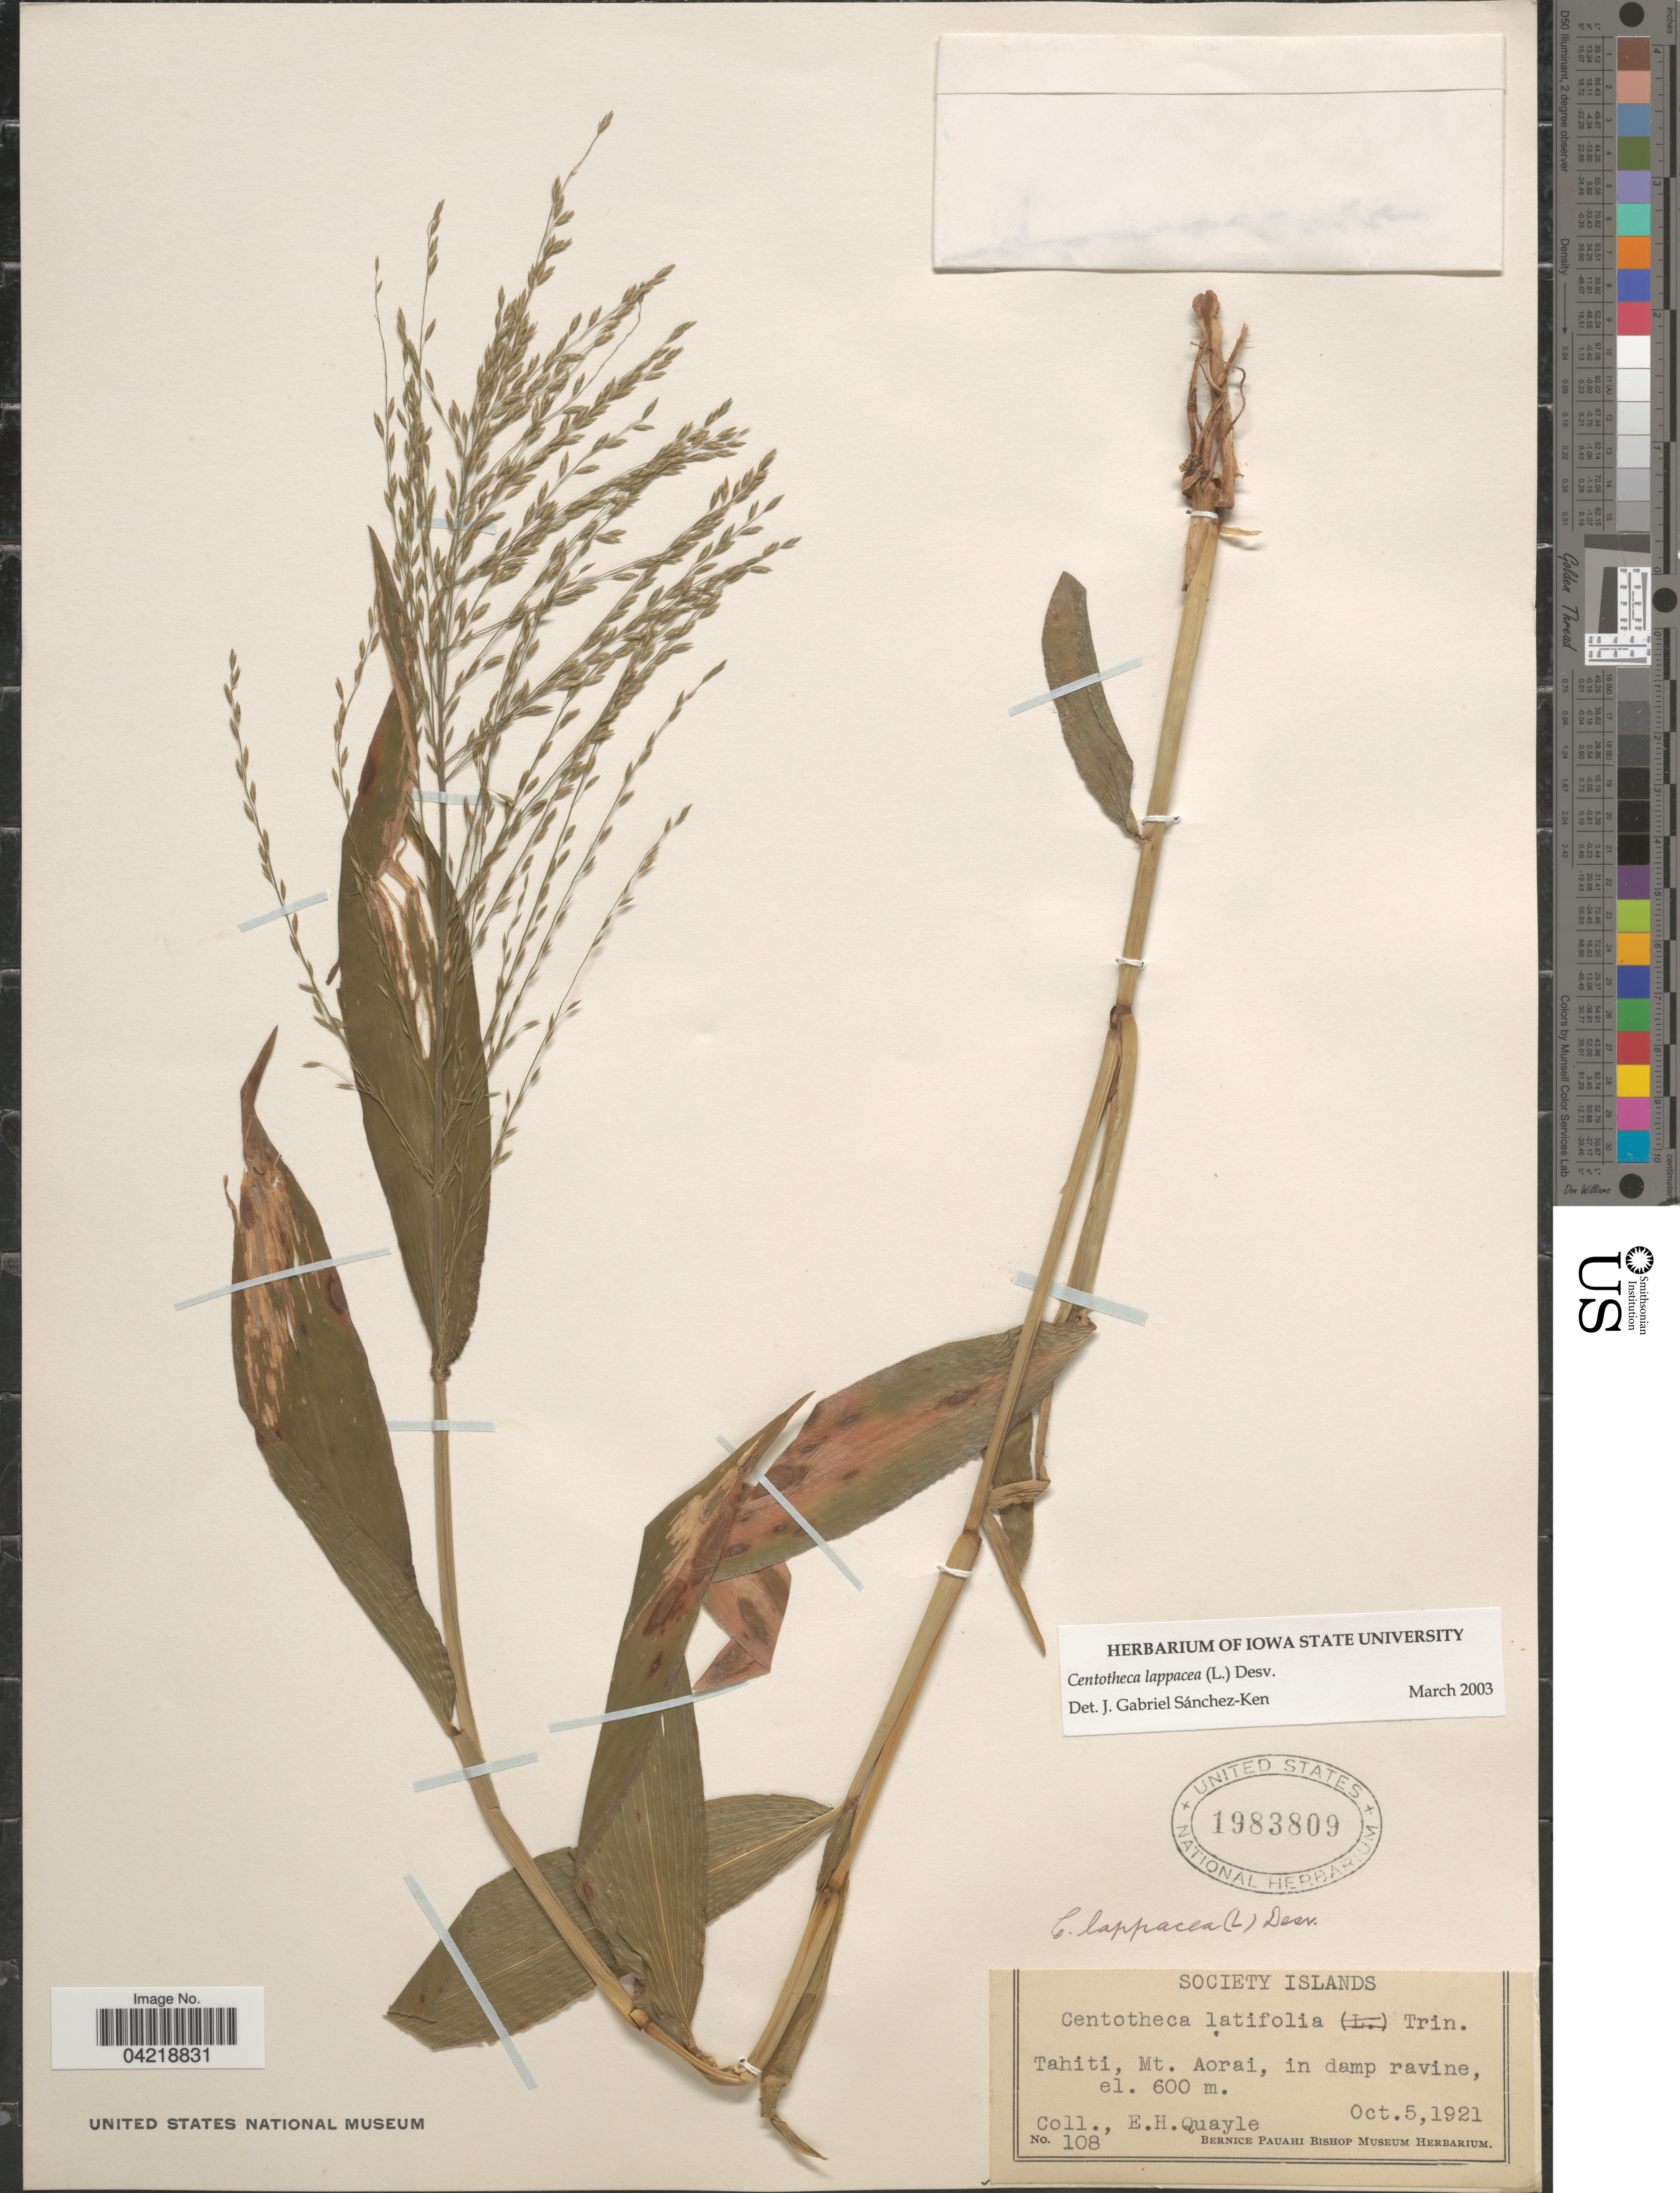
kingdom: Plantae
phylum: Tracheophyta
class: Liliopsida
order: Poales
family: Poaceae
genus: Centotheca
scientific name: Centotheca lappacea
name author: (L.) Desv.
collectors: E. Quayle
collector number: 108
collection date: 1921-10-05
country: French Polynesia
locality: Society Islands. Tahiti, Mt. Aorai, in damp ravine.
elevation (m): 600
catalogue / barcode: US 1983809